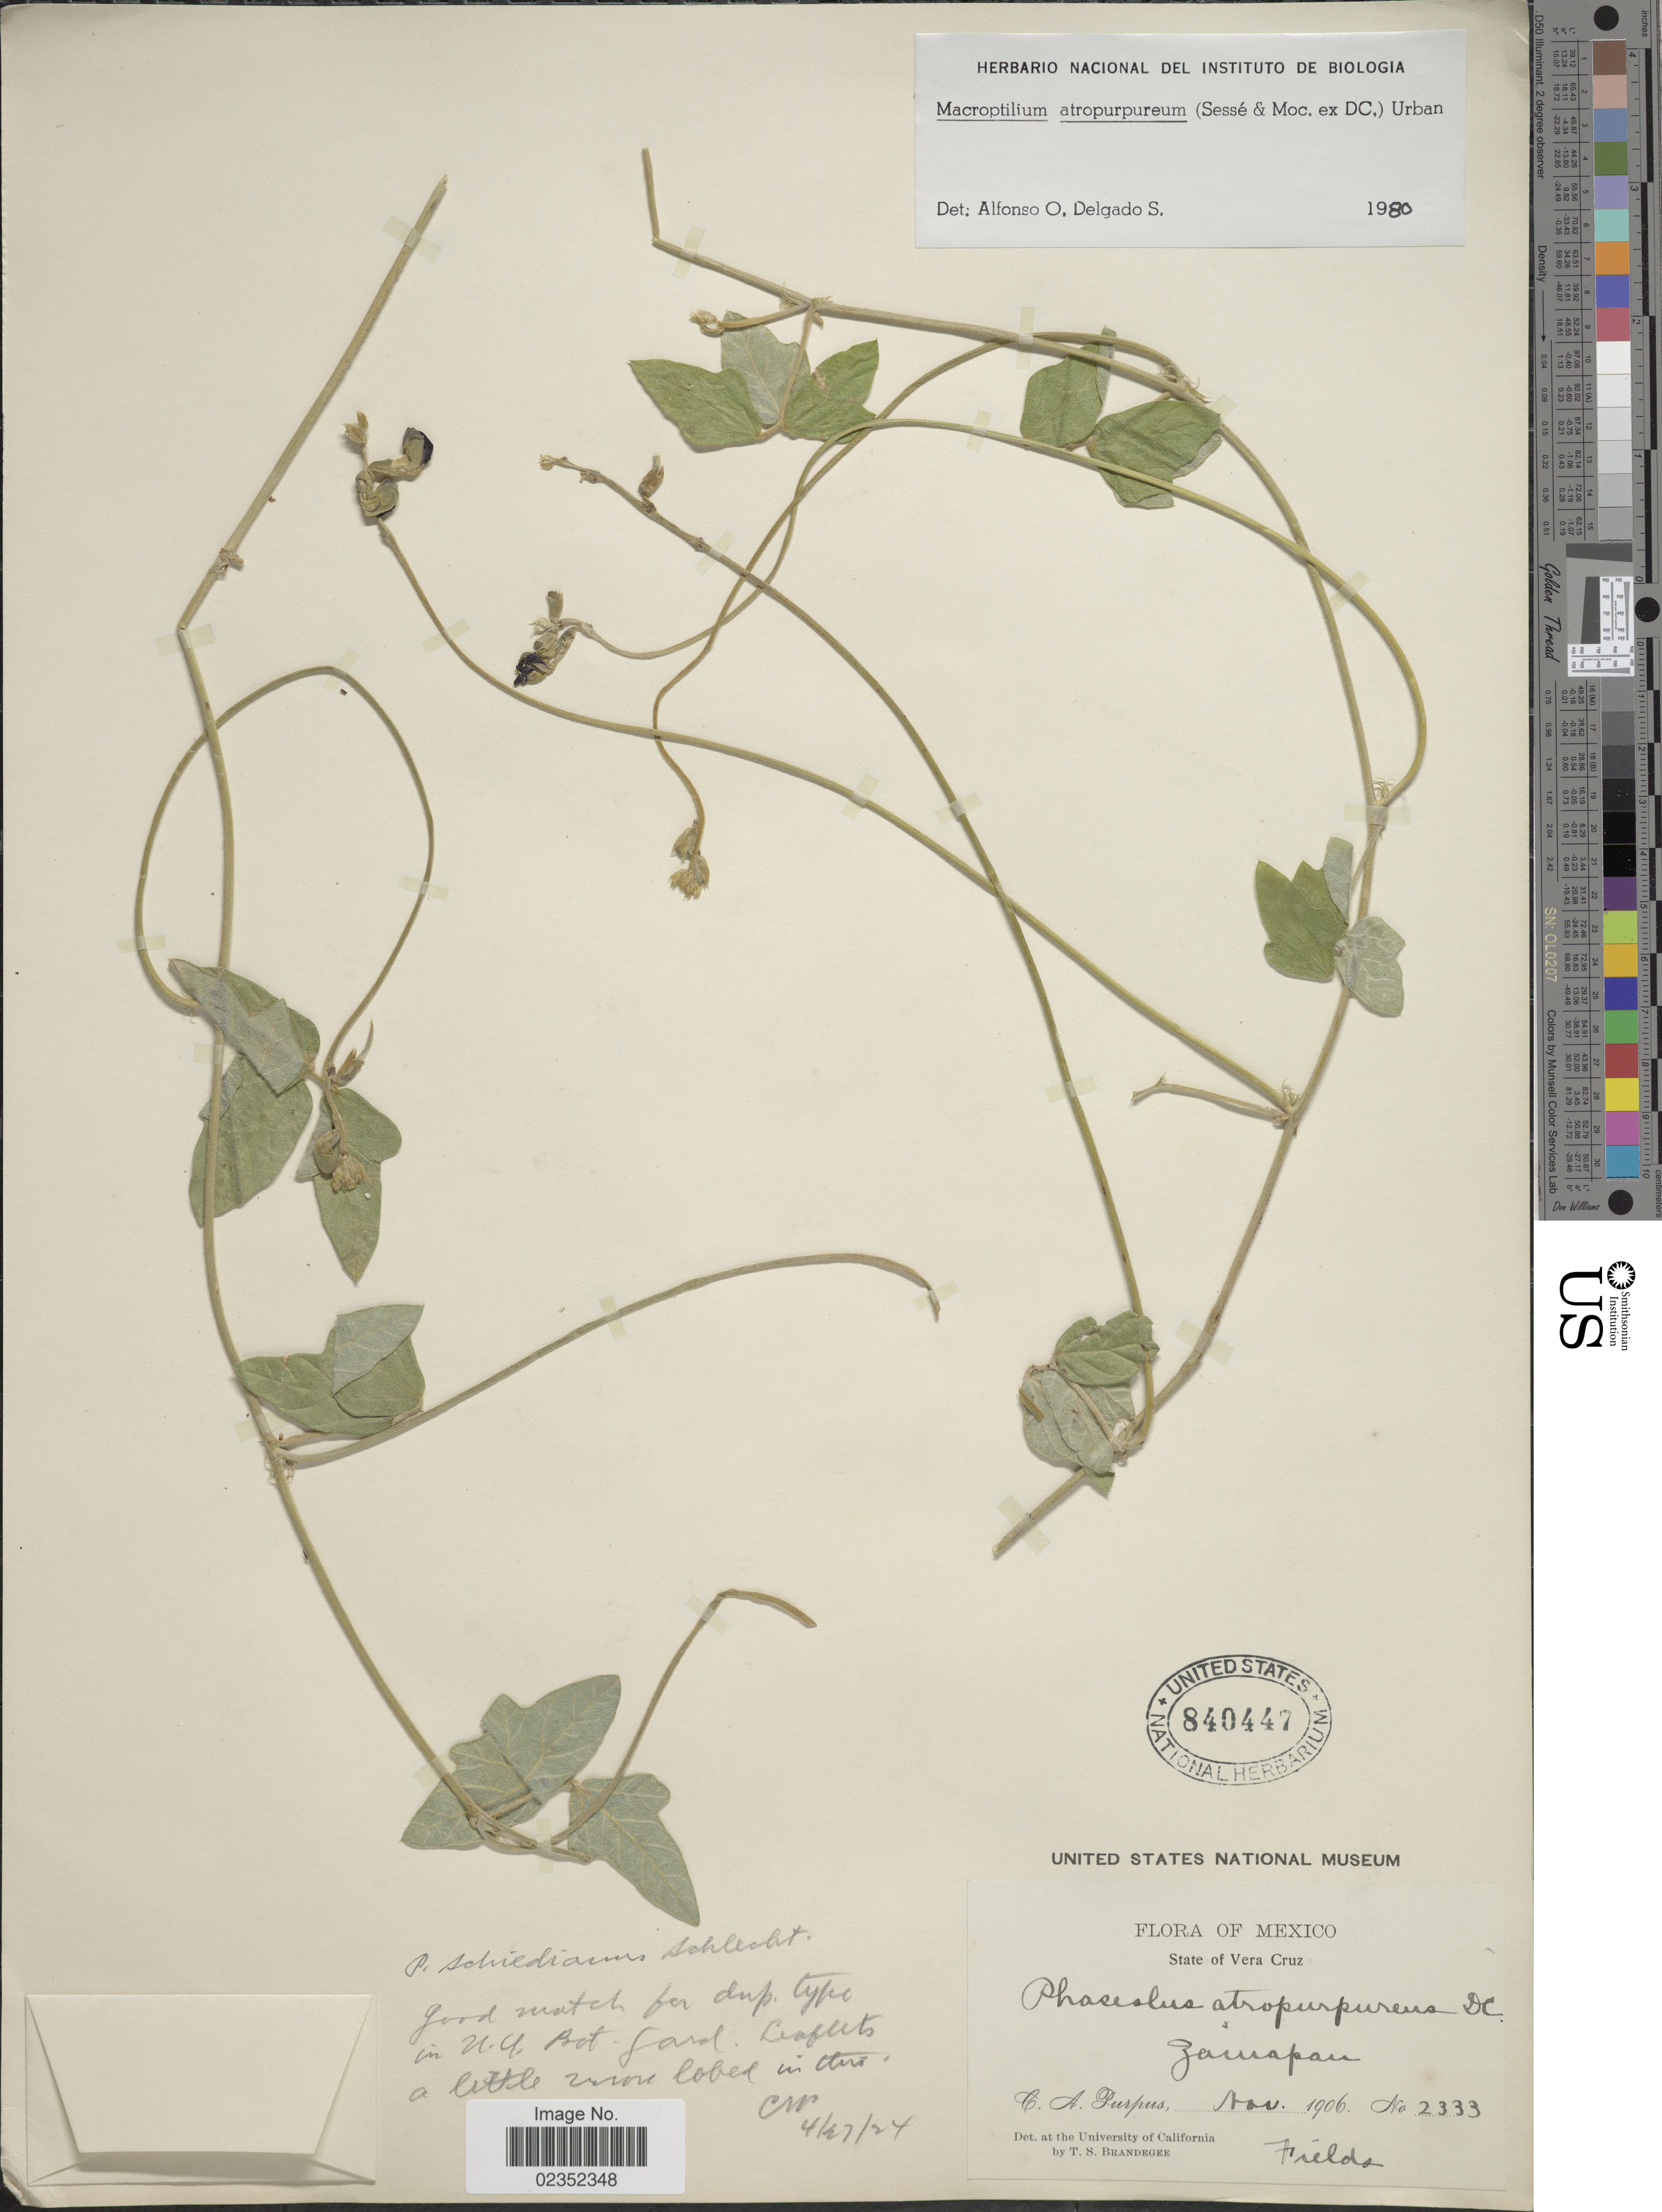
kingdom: Plantae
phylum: Tracheophyta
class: Magnoliopsida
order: Fabales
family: Fabaceae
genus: Macroptilium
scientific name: Macroptilium atropurpureum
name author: (DC.) Urb.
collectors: C. A. Purpus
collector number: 2333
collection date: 1906-11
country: Mexico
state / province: Veracruz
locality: Vera Cruz. Zacuapan.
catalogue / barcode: US 840447